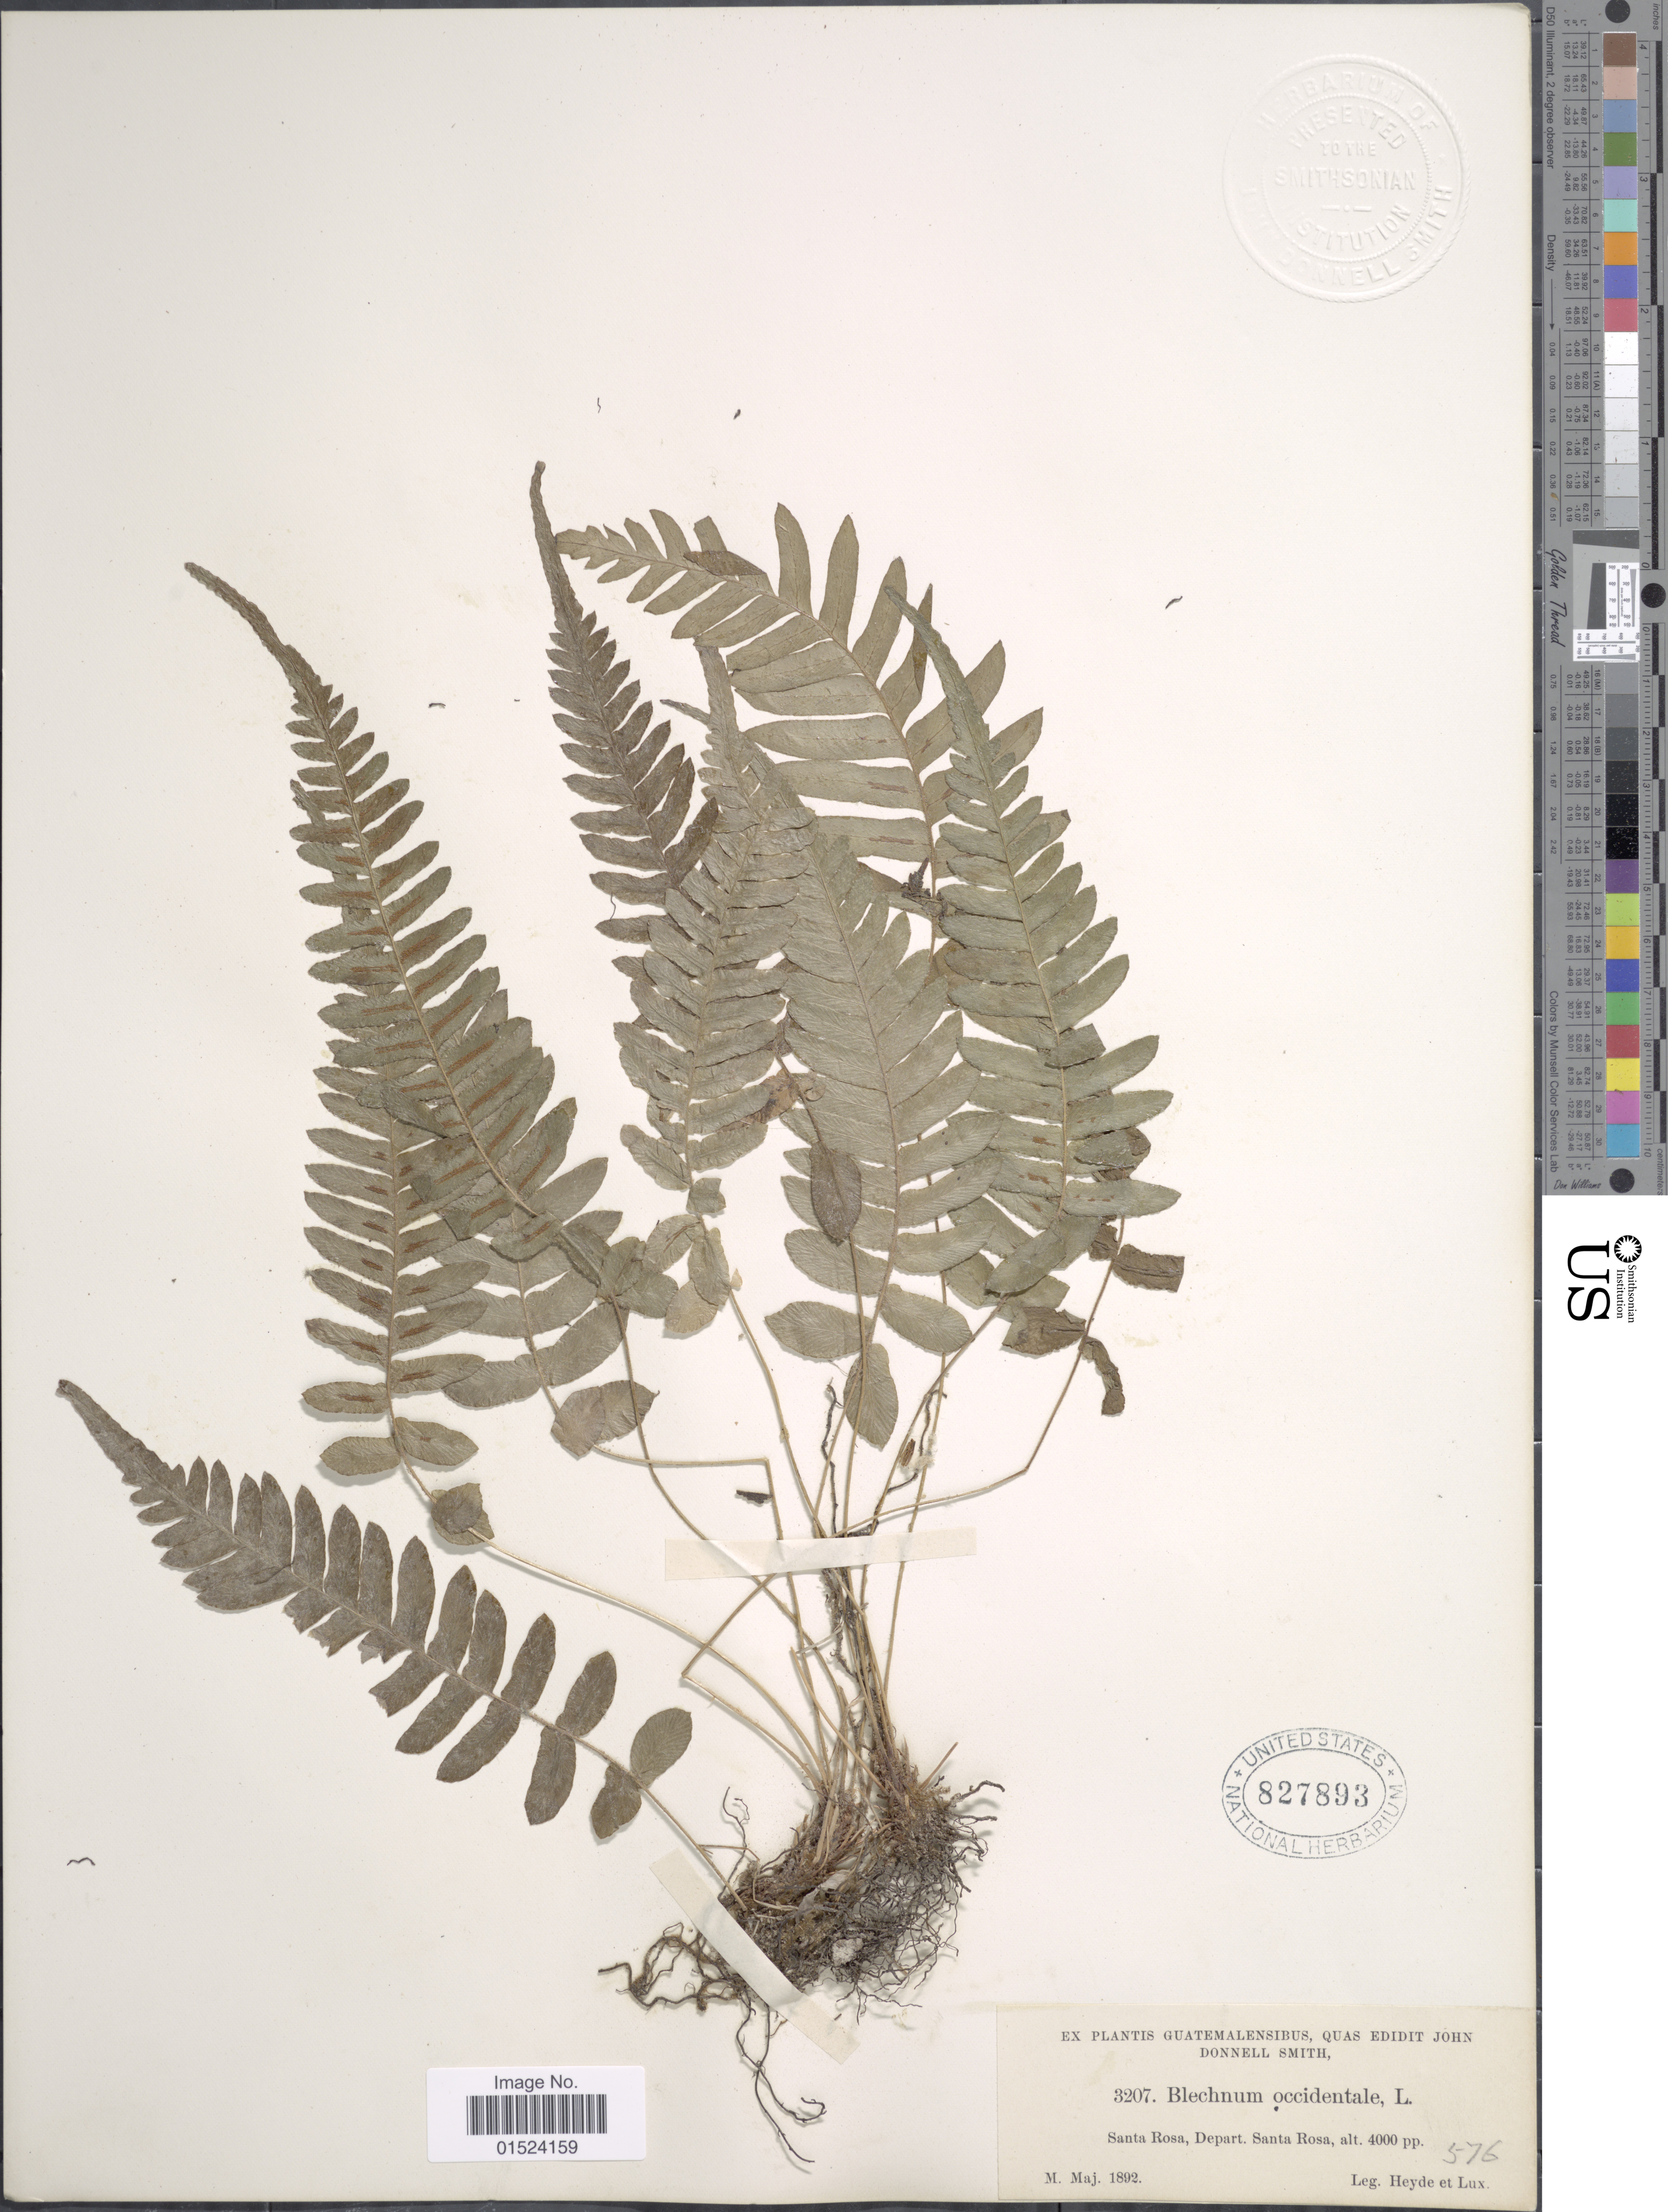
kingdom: Plantae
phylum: Tracheophyta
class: Polypodiopsida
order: Polypodiales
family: Blechnaceae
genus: Blechnum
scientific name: Blechnum occidentale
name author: L.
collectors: Heyde & Lux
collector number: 3207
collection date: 1892-05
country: Guatemala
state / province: Santa Rosa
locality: Santa Rosa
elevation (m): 1219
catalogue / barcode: US 827893